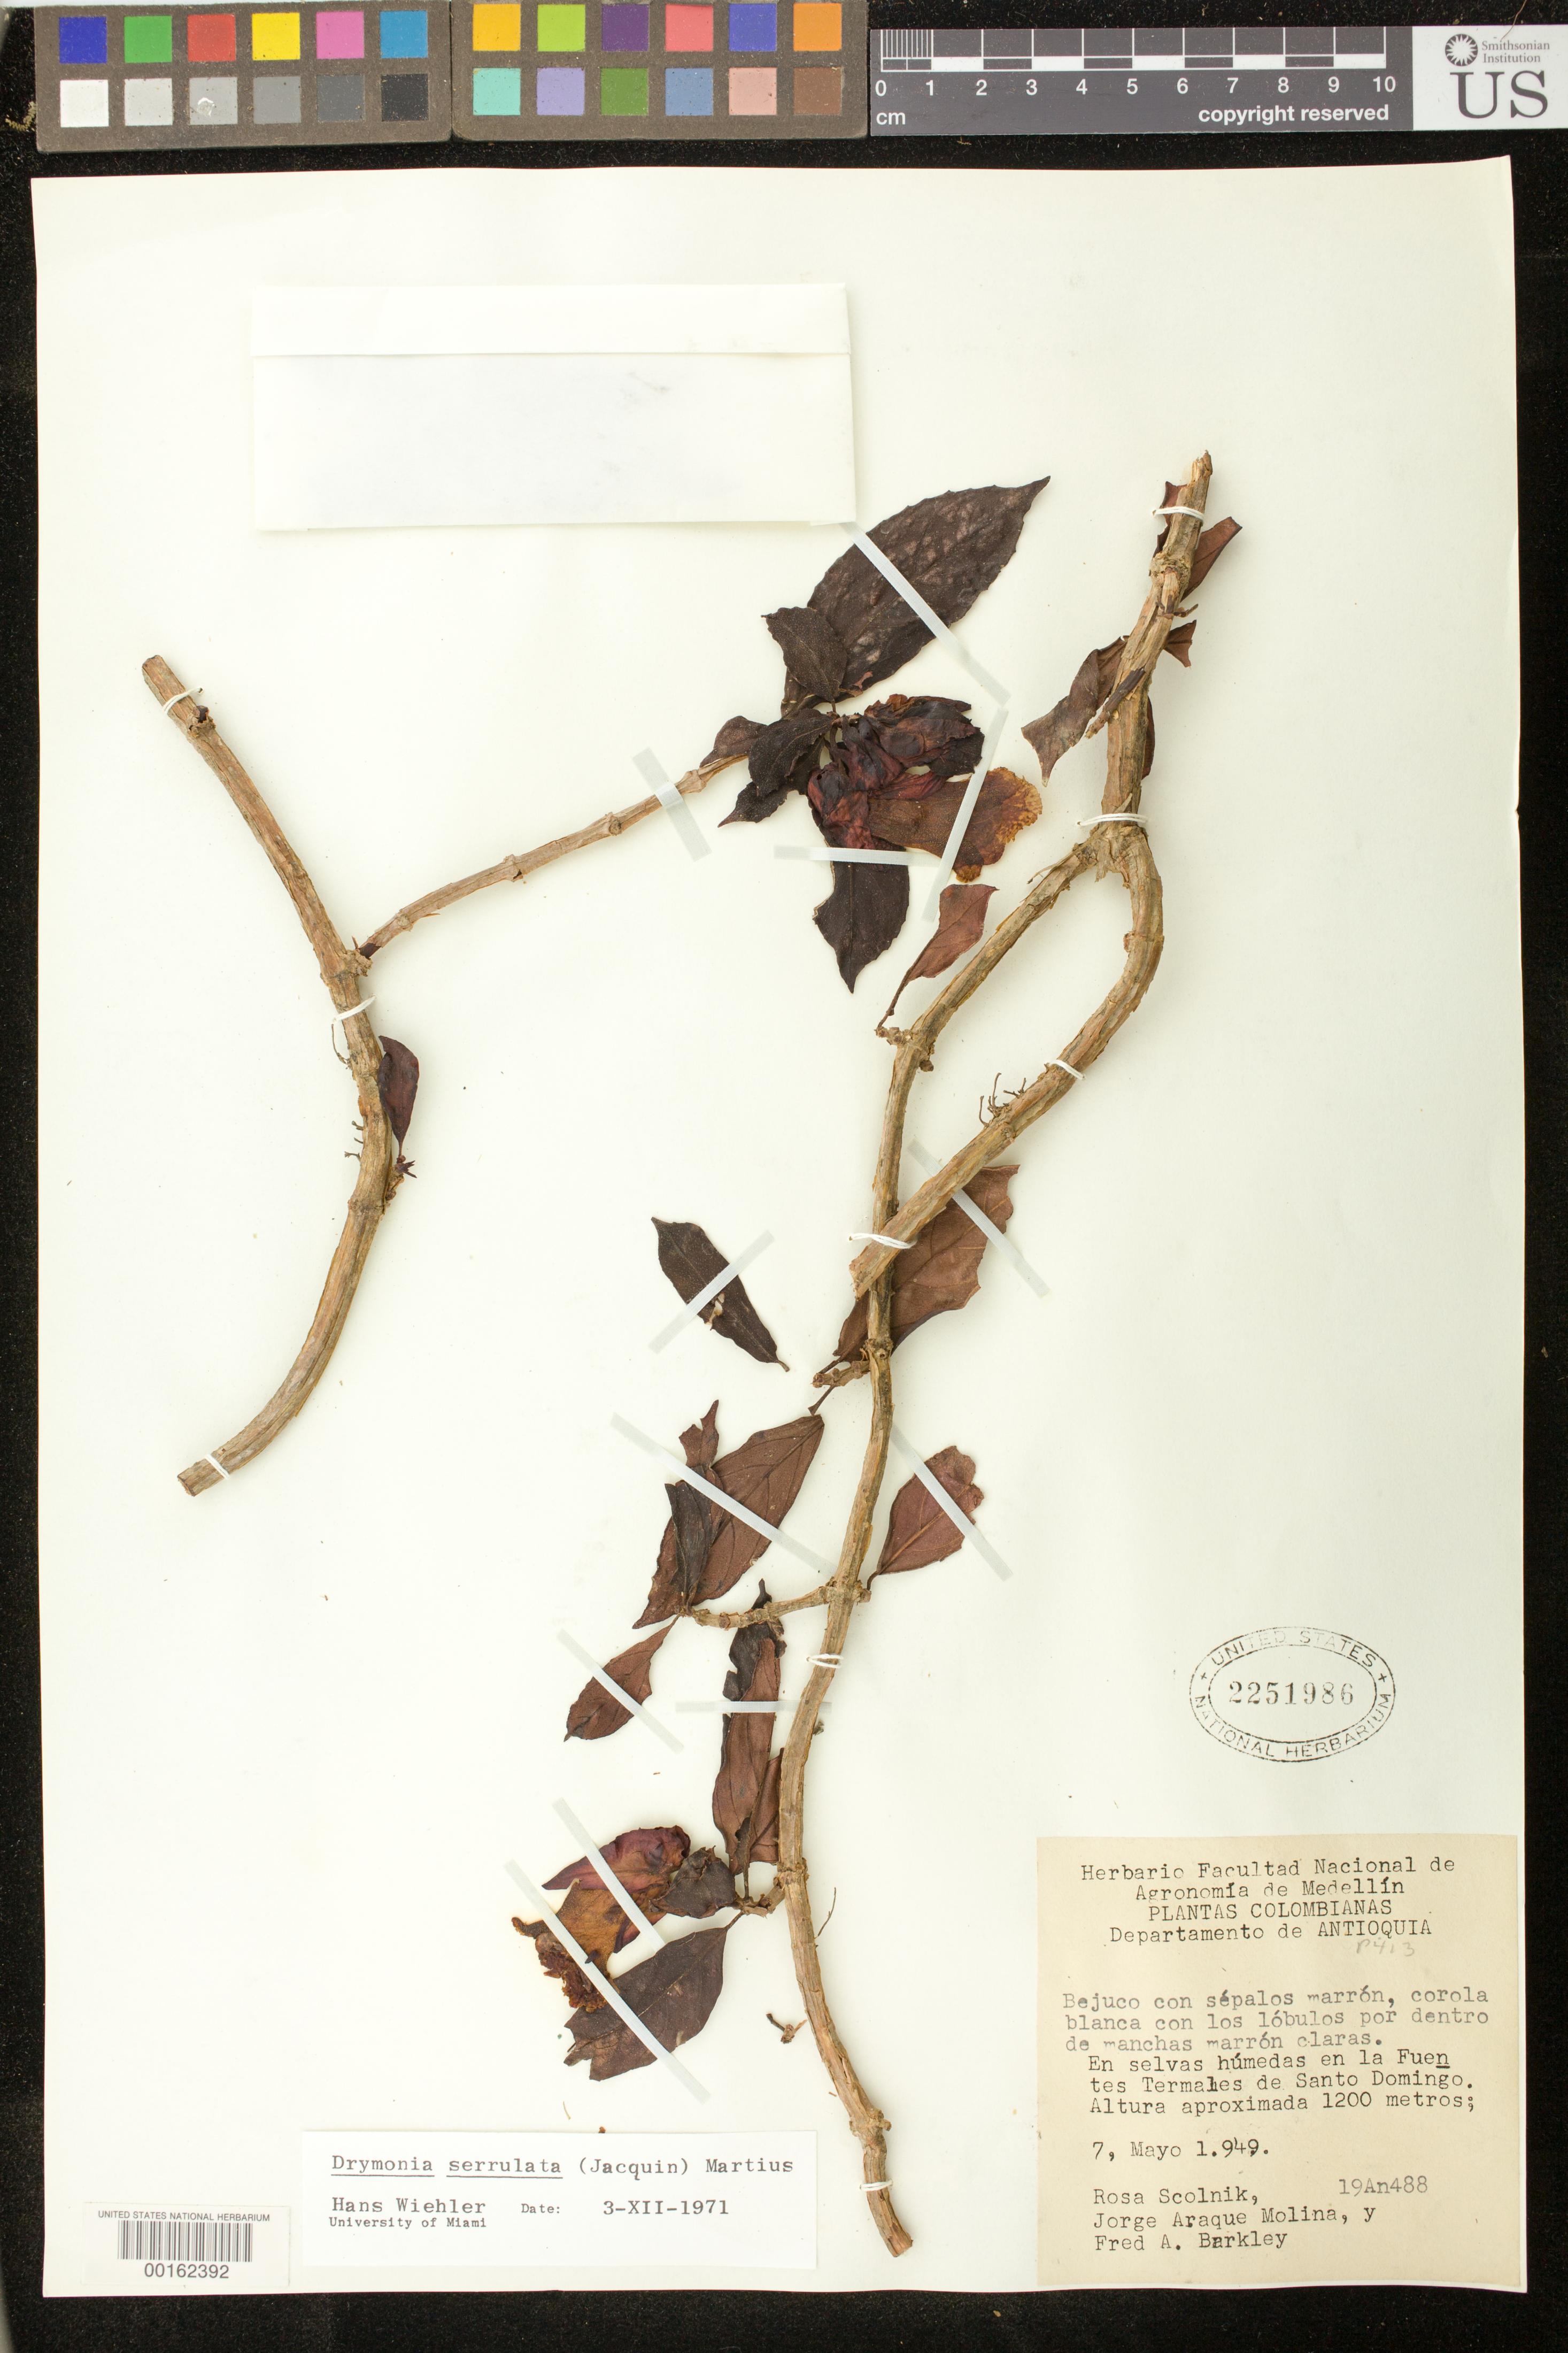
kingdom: Plantae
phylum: Tracheophyta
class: Magnoliopsida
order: Lamiales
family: Gesneriaceae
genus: Drymonia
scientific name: Drymonia serrulata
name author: (Jacq.) Mart.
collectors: R. Scolnik & et al.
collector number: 19An 488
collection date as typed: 07 May 1949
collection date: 1949-05-07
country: Colombia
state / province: Antioquia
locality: In Fuentes termales de Santo Domingo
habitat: Humid forest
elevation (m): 1200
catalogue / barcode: US 2251986